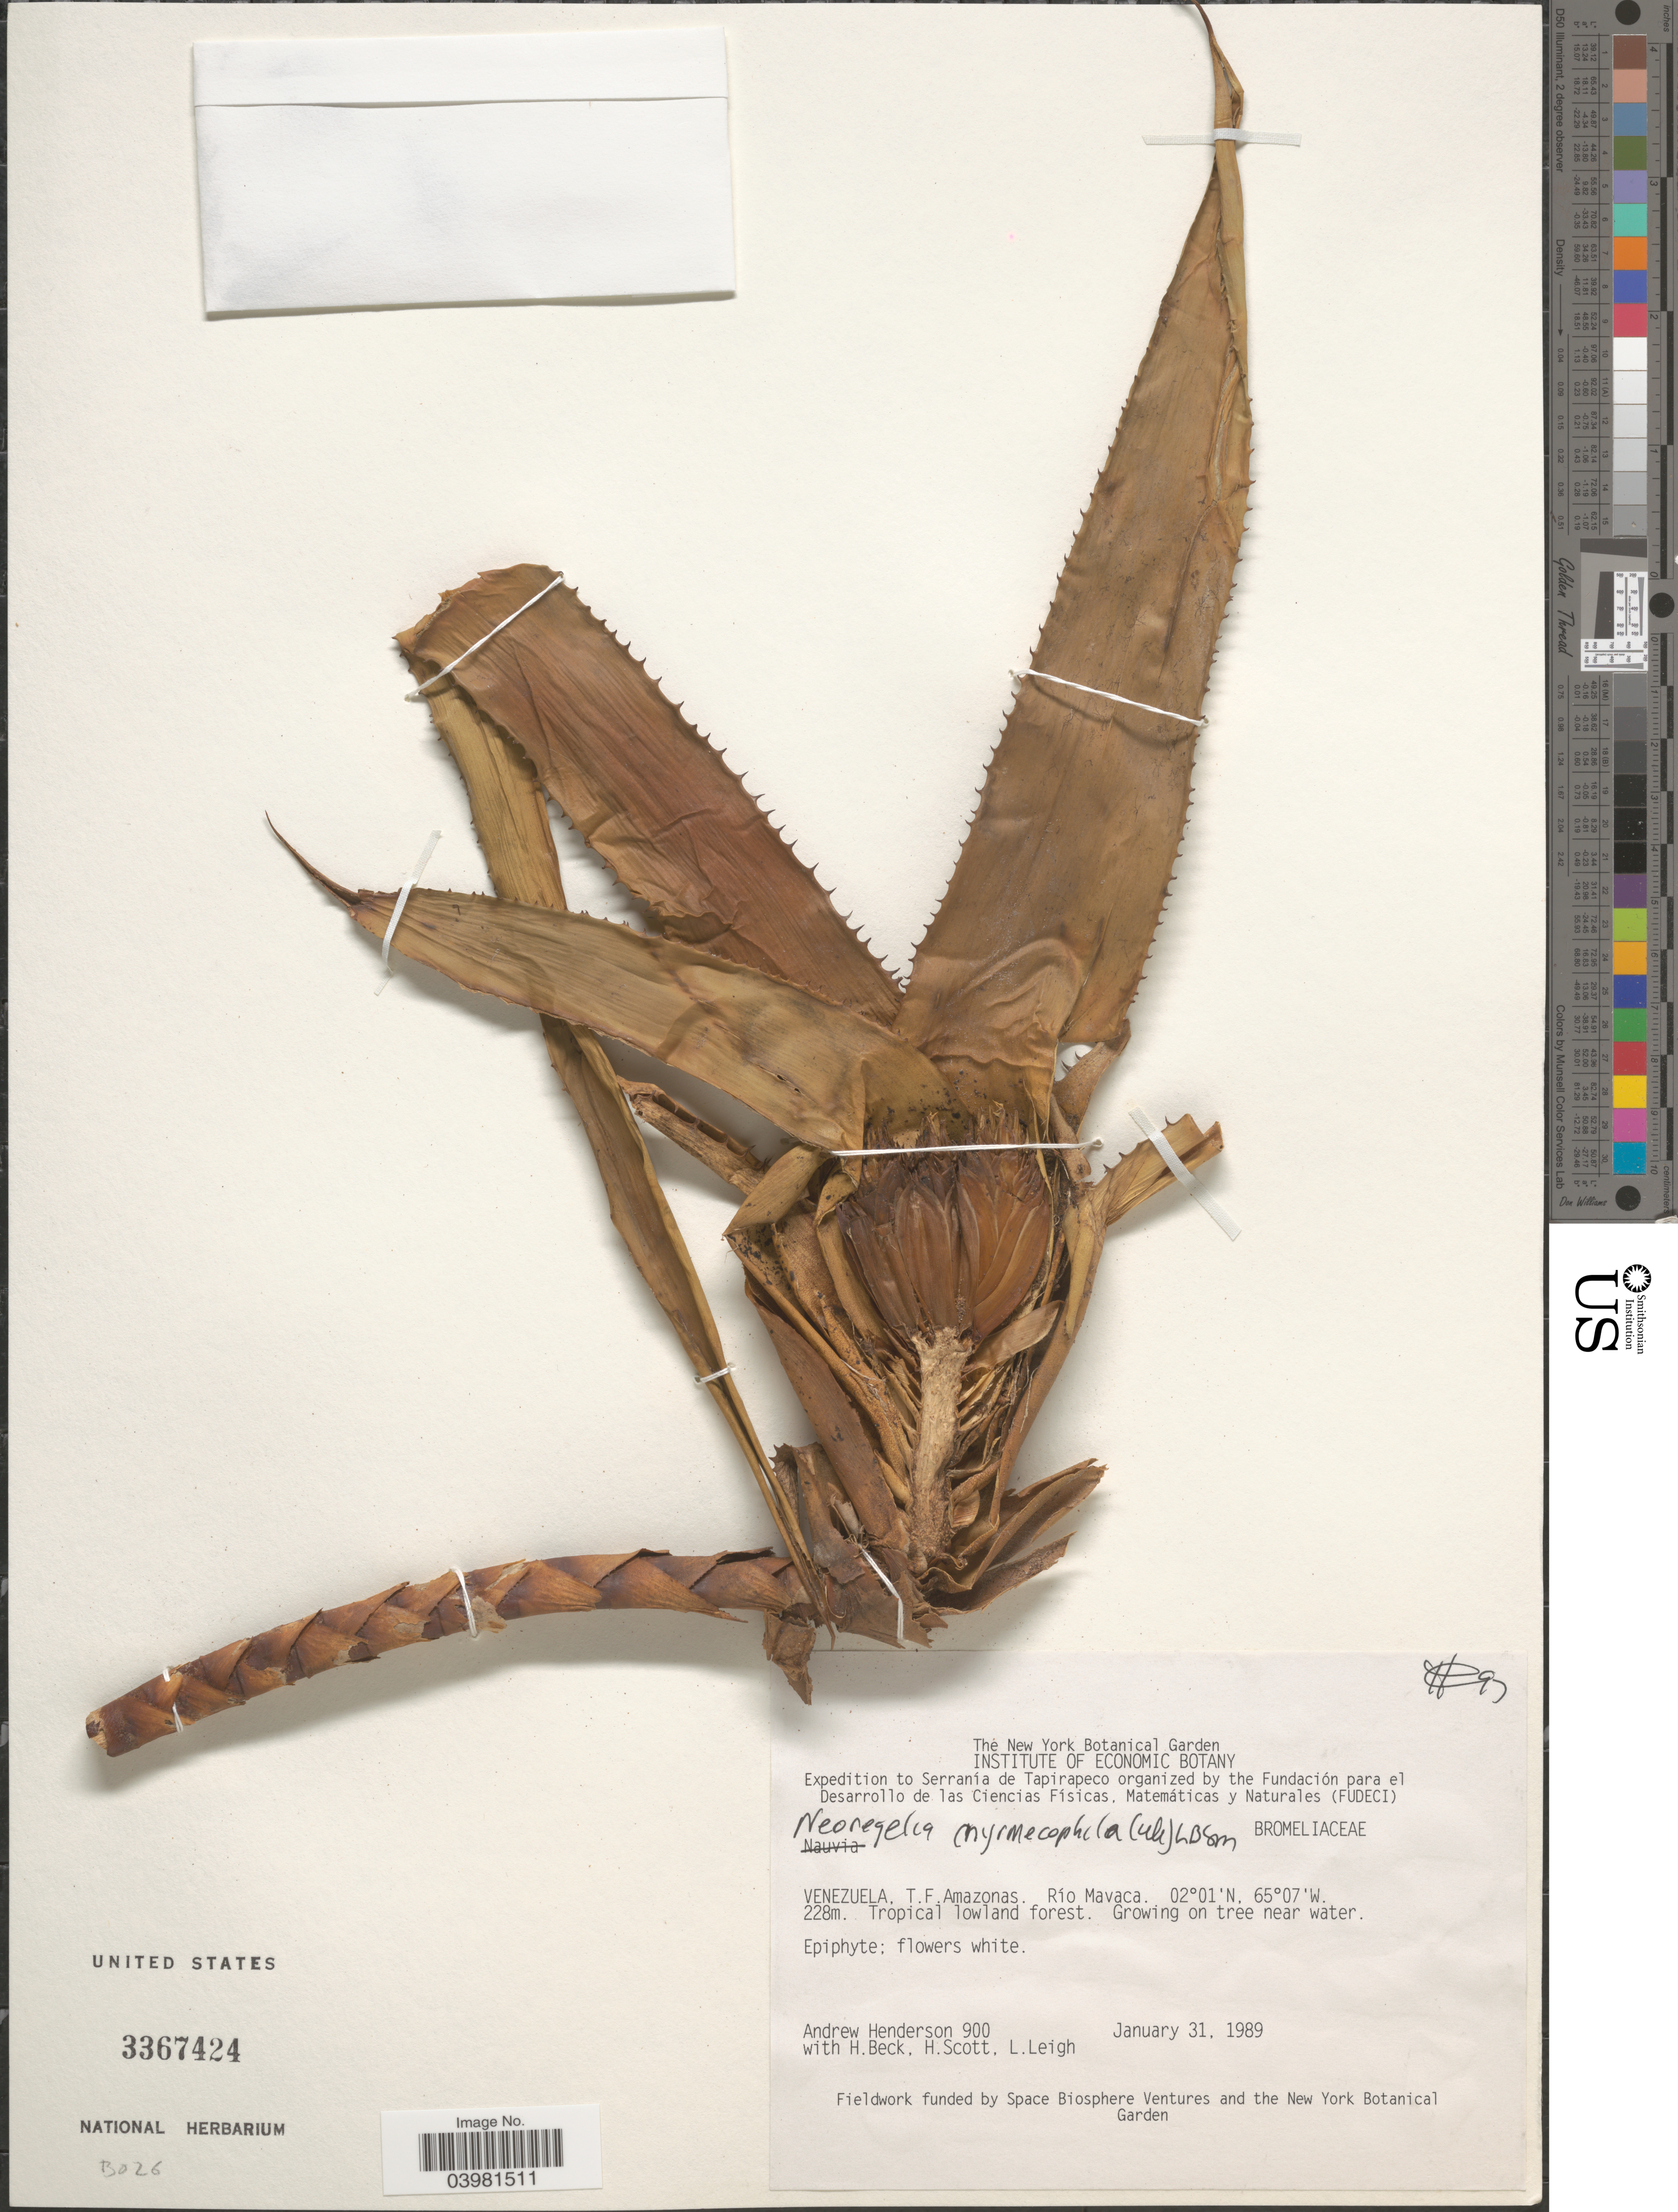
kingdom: Plantae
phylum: Tracheophyta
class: Liliopsida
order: Poales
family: Bromeliaceae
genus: Neoregelia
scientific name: Neoregelia myrmecophila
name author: (Ule) L.B. Sm.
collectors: A. Henderson, H. Beck, H. Scott & L. Leigh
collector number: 900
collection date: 1989-01-31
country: Venezuela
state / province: Amazonas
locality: T.F. Amazonas. Río Mavaca.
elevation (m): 228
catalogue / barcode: US 3367424